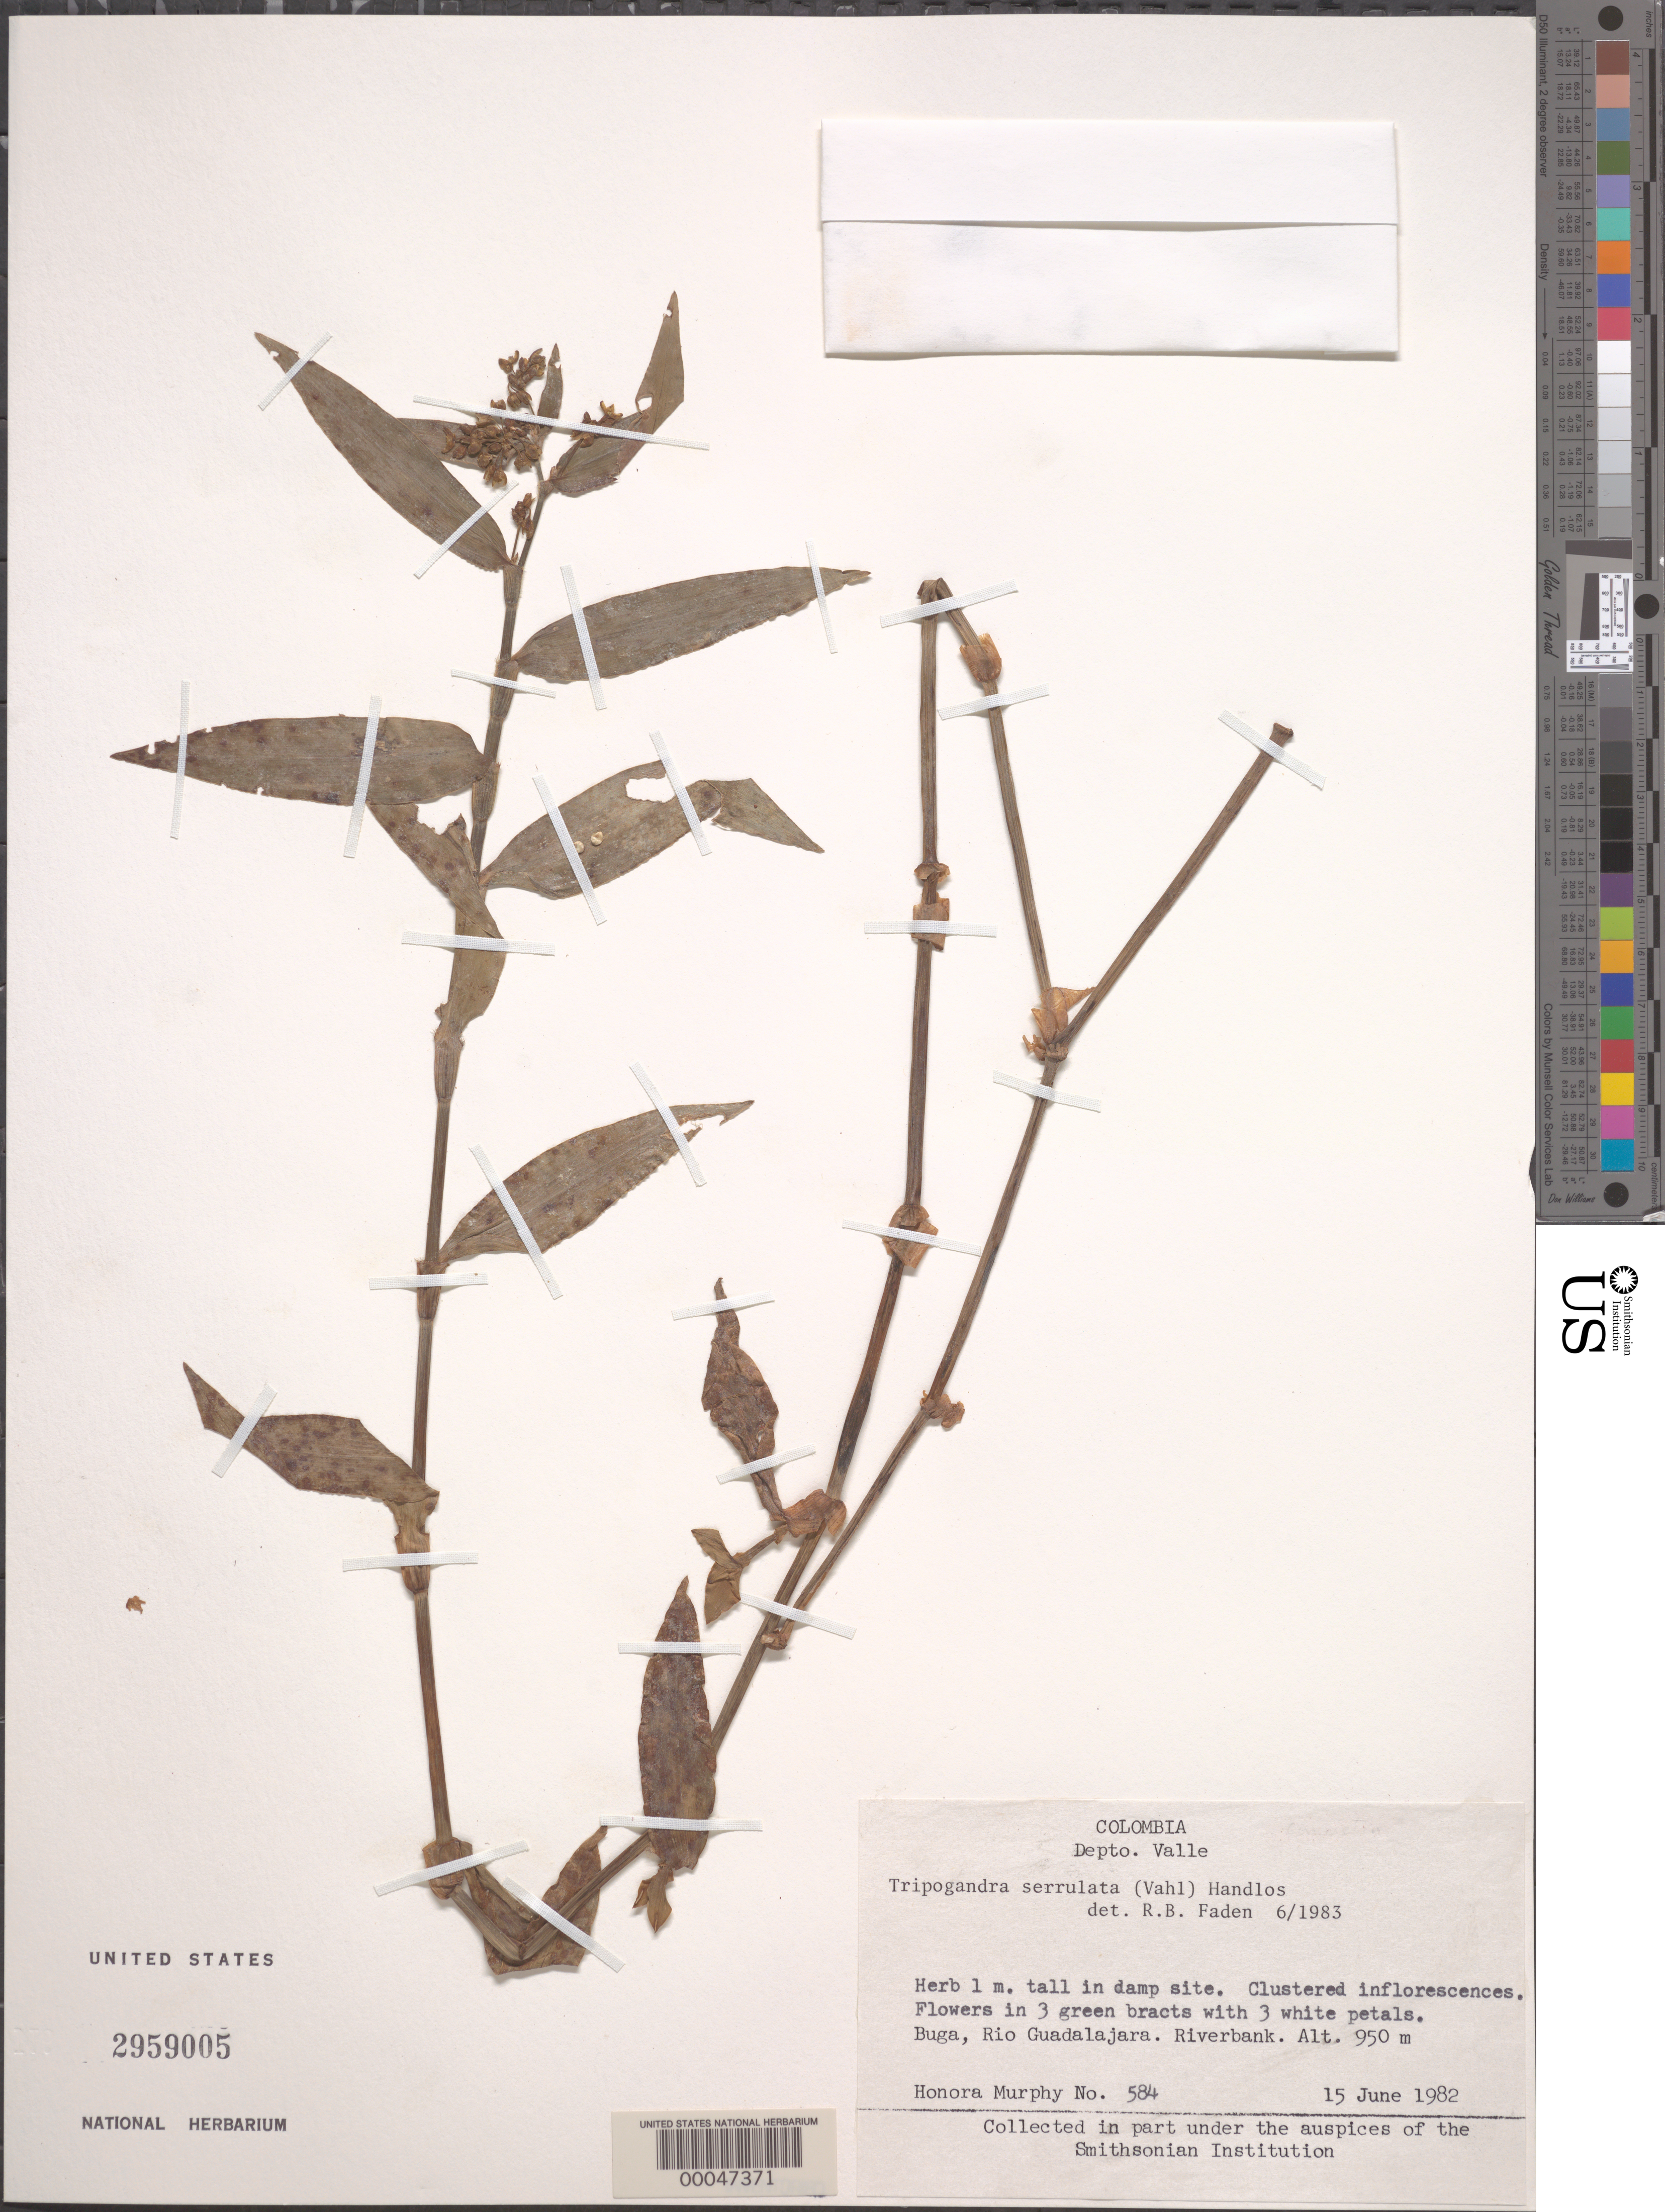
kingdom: Plantae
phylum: Tracheophyta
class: Liliopsida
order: Commelinales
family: Commelinaceae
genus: Tripogandra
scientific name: Tripogandra serrulata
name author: (Vahl) Handlos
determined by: Faden, Robert B., (US), Smithsonian Institution - National Museum of Natural History (UNITED STATES)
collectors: H. Murphy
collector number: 584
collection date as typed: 15 Jun 1982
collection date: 1982-06-15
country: Colombia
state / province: Valle del Cauca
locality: Buga, Rio Guada Lajara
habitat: Moist riverbank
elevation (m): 950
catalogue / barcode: US 2959005